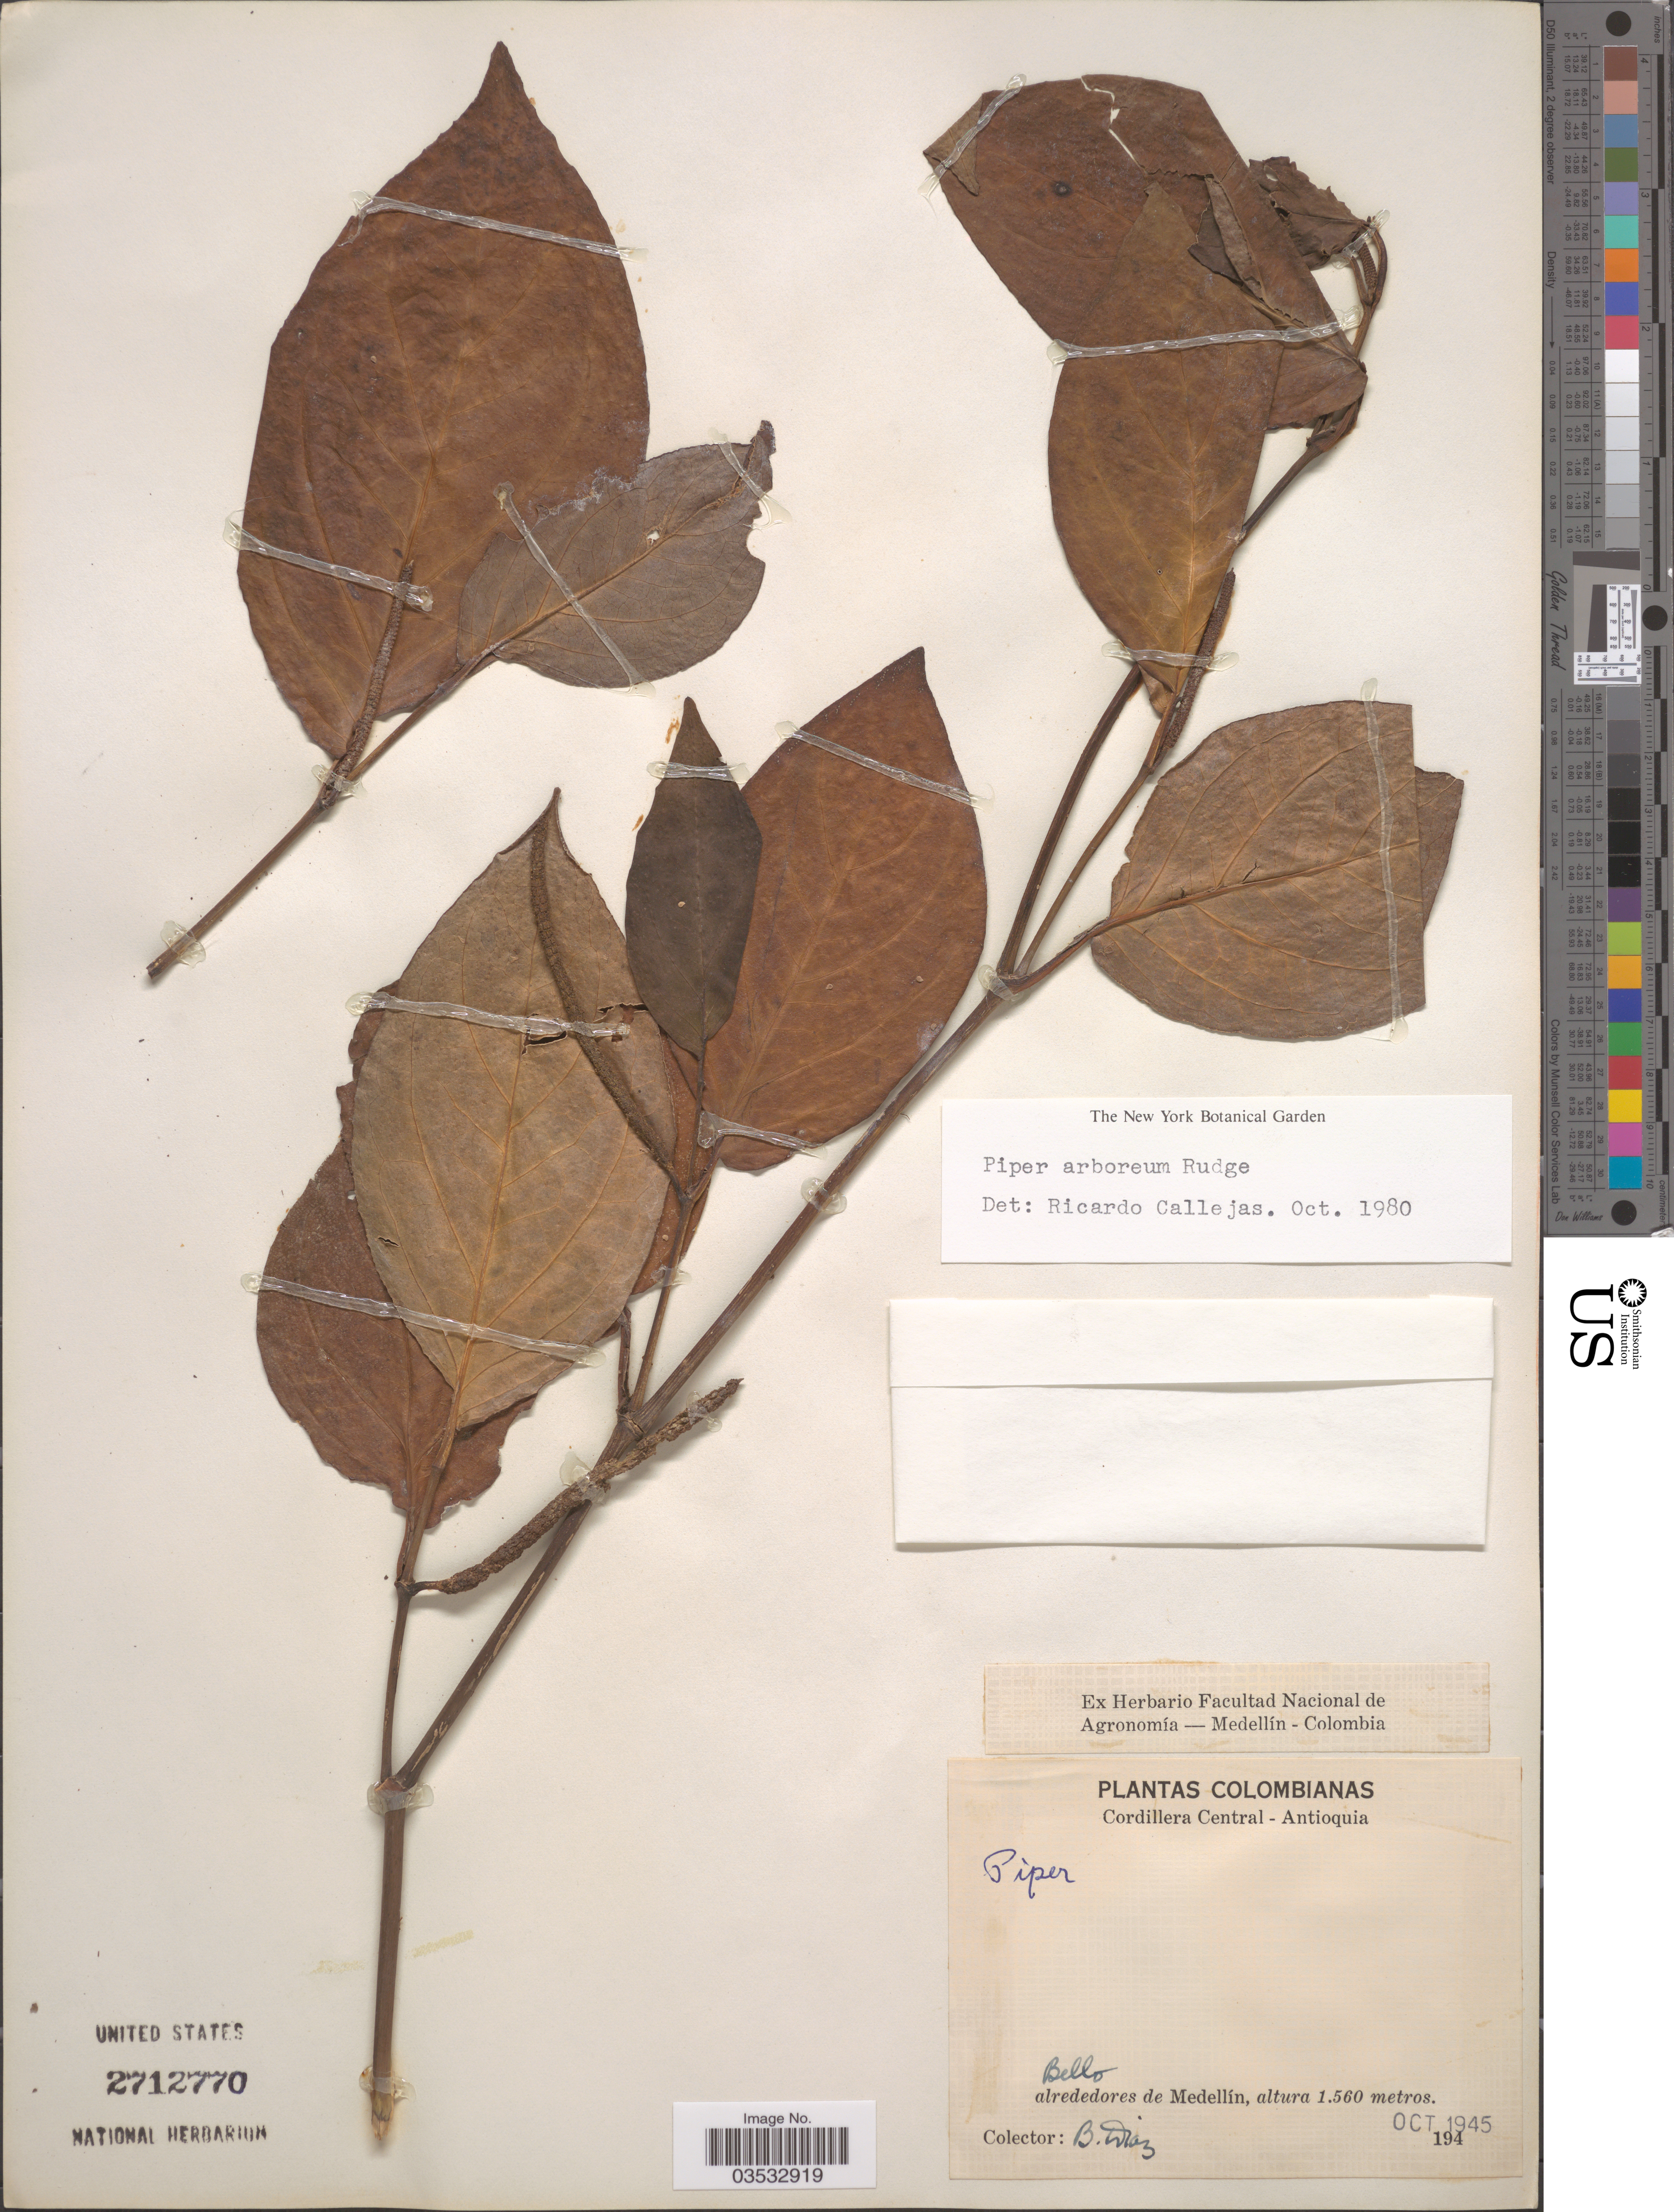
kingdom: Plantae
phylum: Tracheophyta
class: Magnoliopsida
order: Piperales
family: Piperaceae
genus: Piper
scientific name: Piper arboreum var. arboreum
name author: Aubl.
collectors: B. Diaz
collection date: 1945-10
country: Colombia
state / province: Antioquia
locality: Cordillera Central. Bello alrededores de Medellín.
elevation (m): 1560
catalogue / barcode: US 2712770